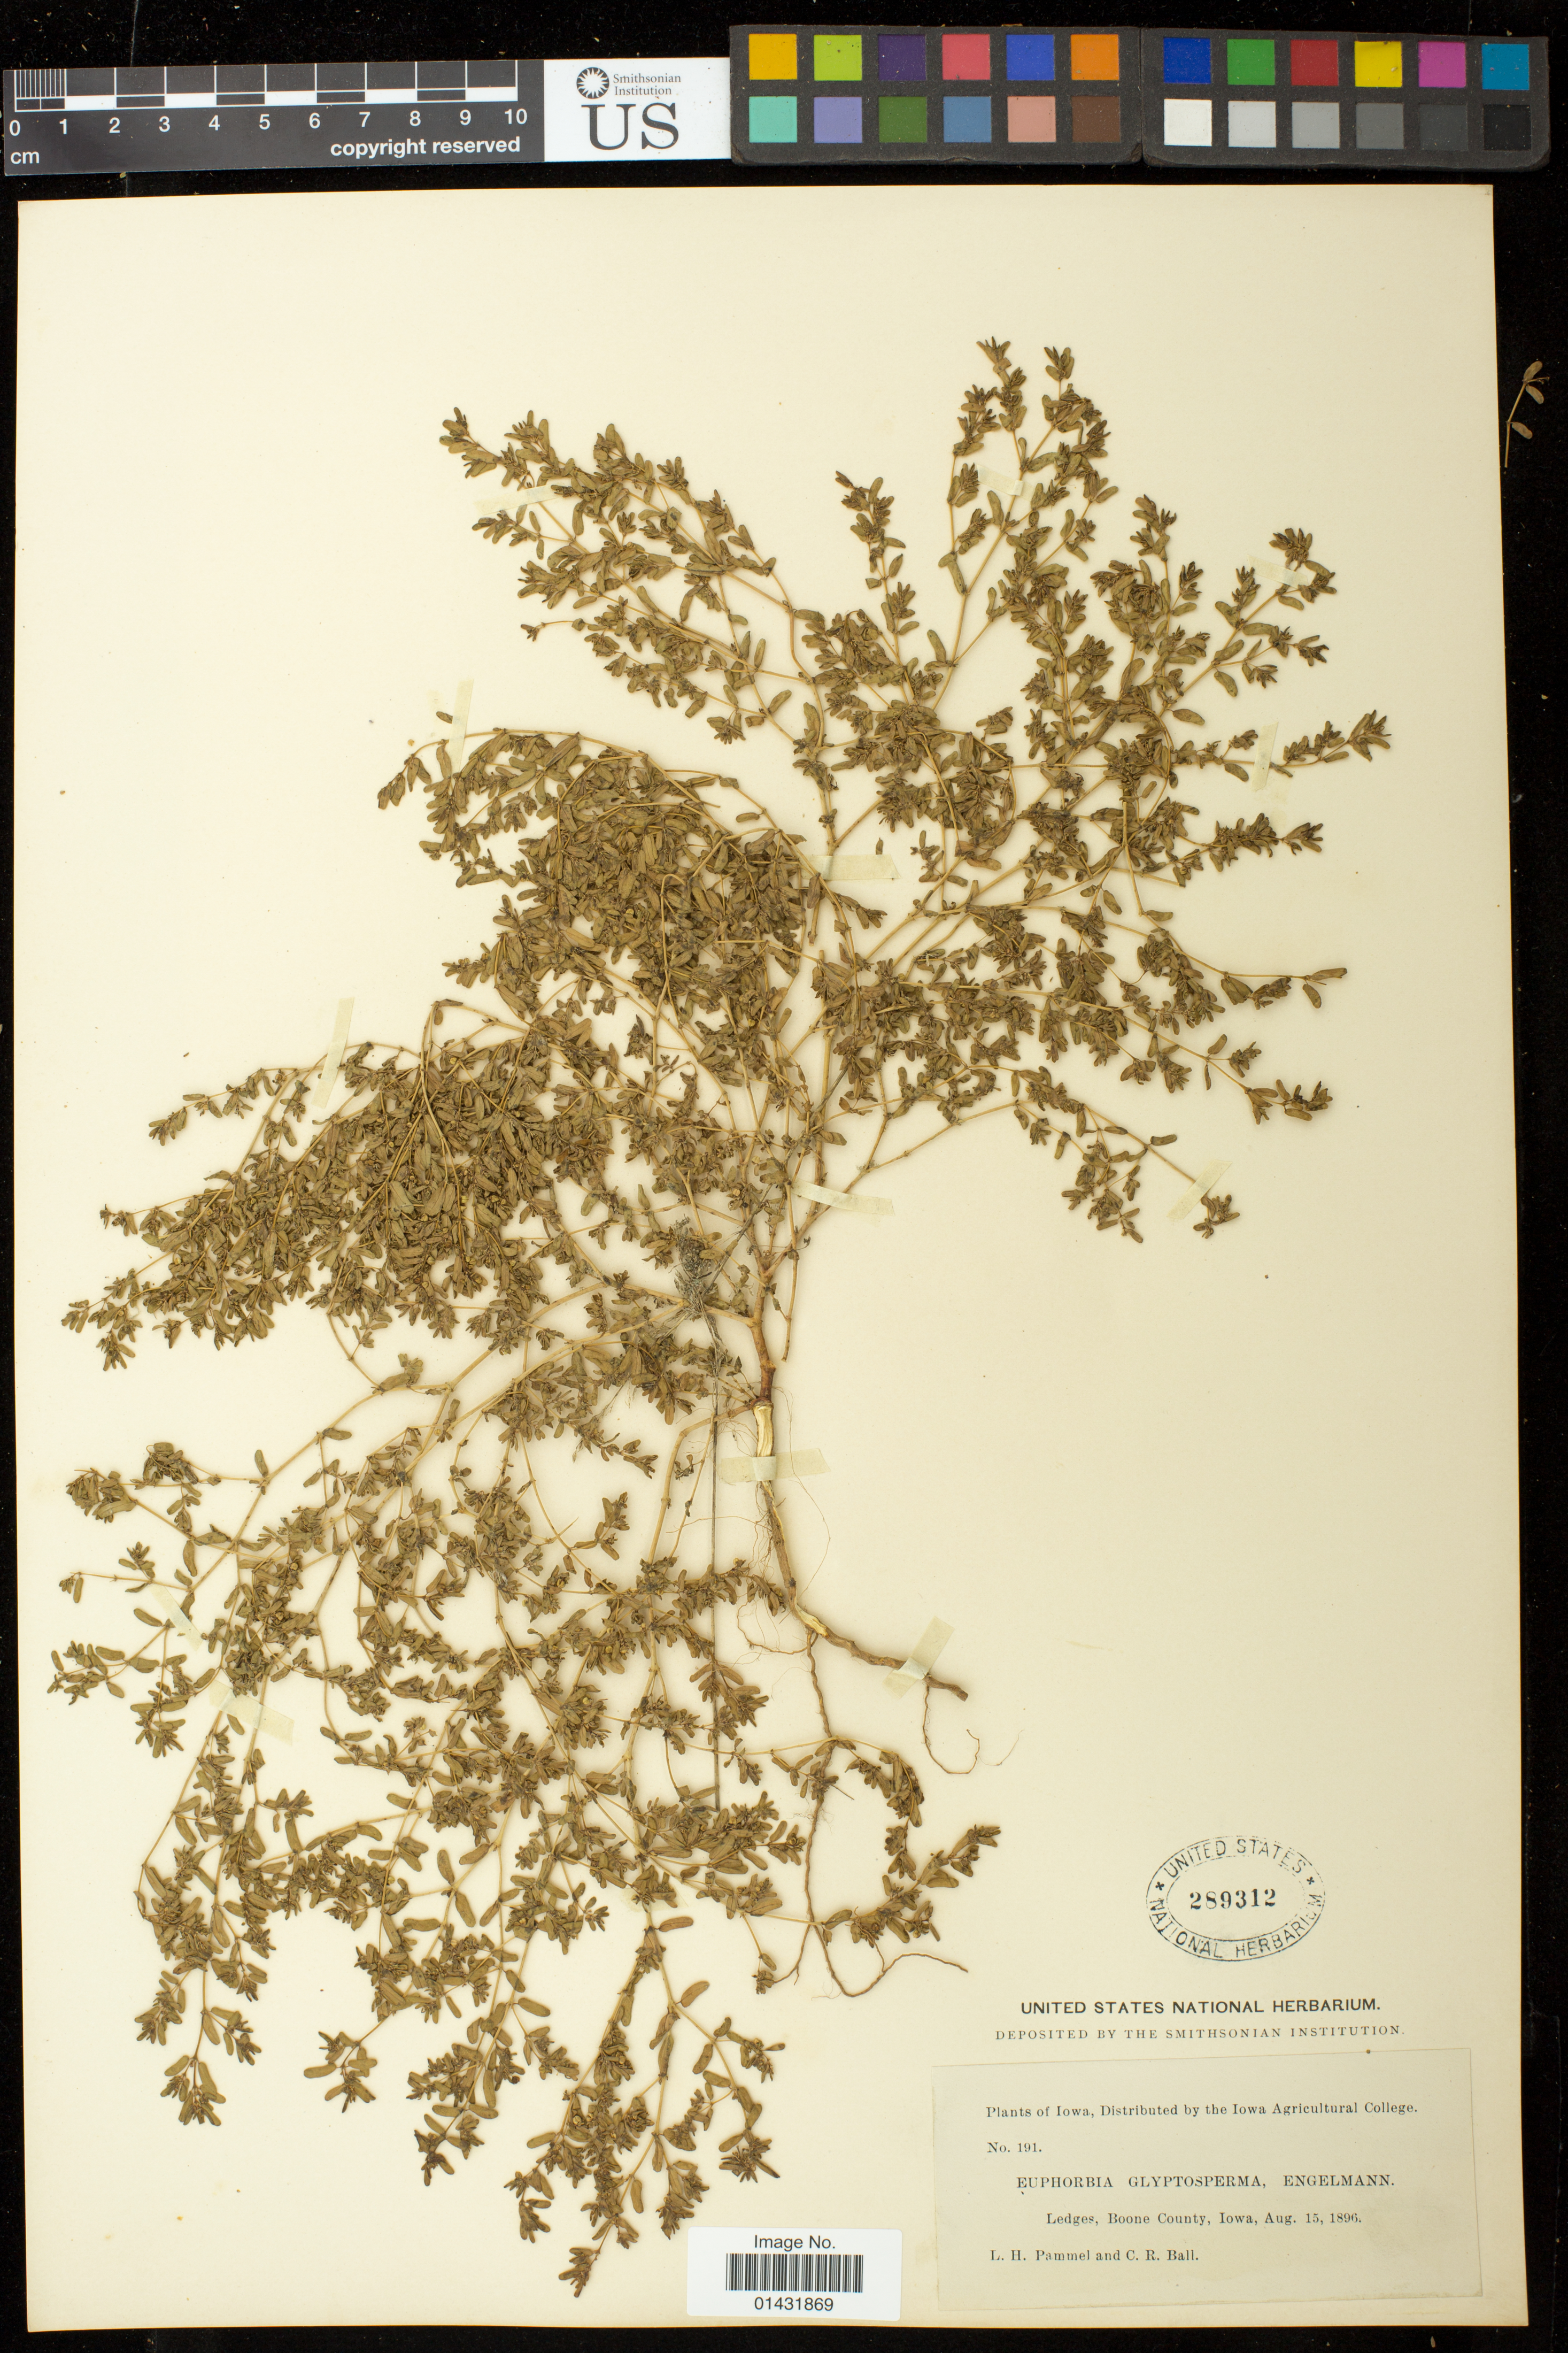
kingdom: Plantae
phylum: Tracheophyta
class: Magnoliopsida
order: Malpighiales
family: Euphorbiaceae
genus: Euphorbia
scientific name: Euphorbia glyptosperma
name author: Engelm.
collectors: L. Pammel & C. R. Ball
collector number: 191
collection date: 1896-08-15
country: United States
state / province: Iowa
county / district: Boone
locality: Ledges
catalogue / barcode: US 289312